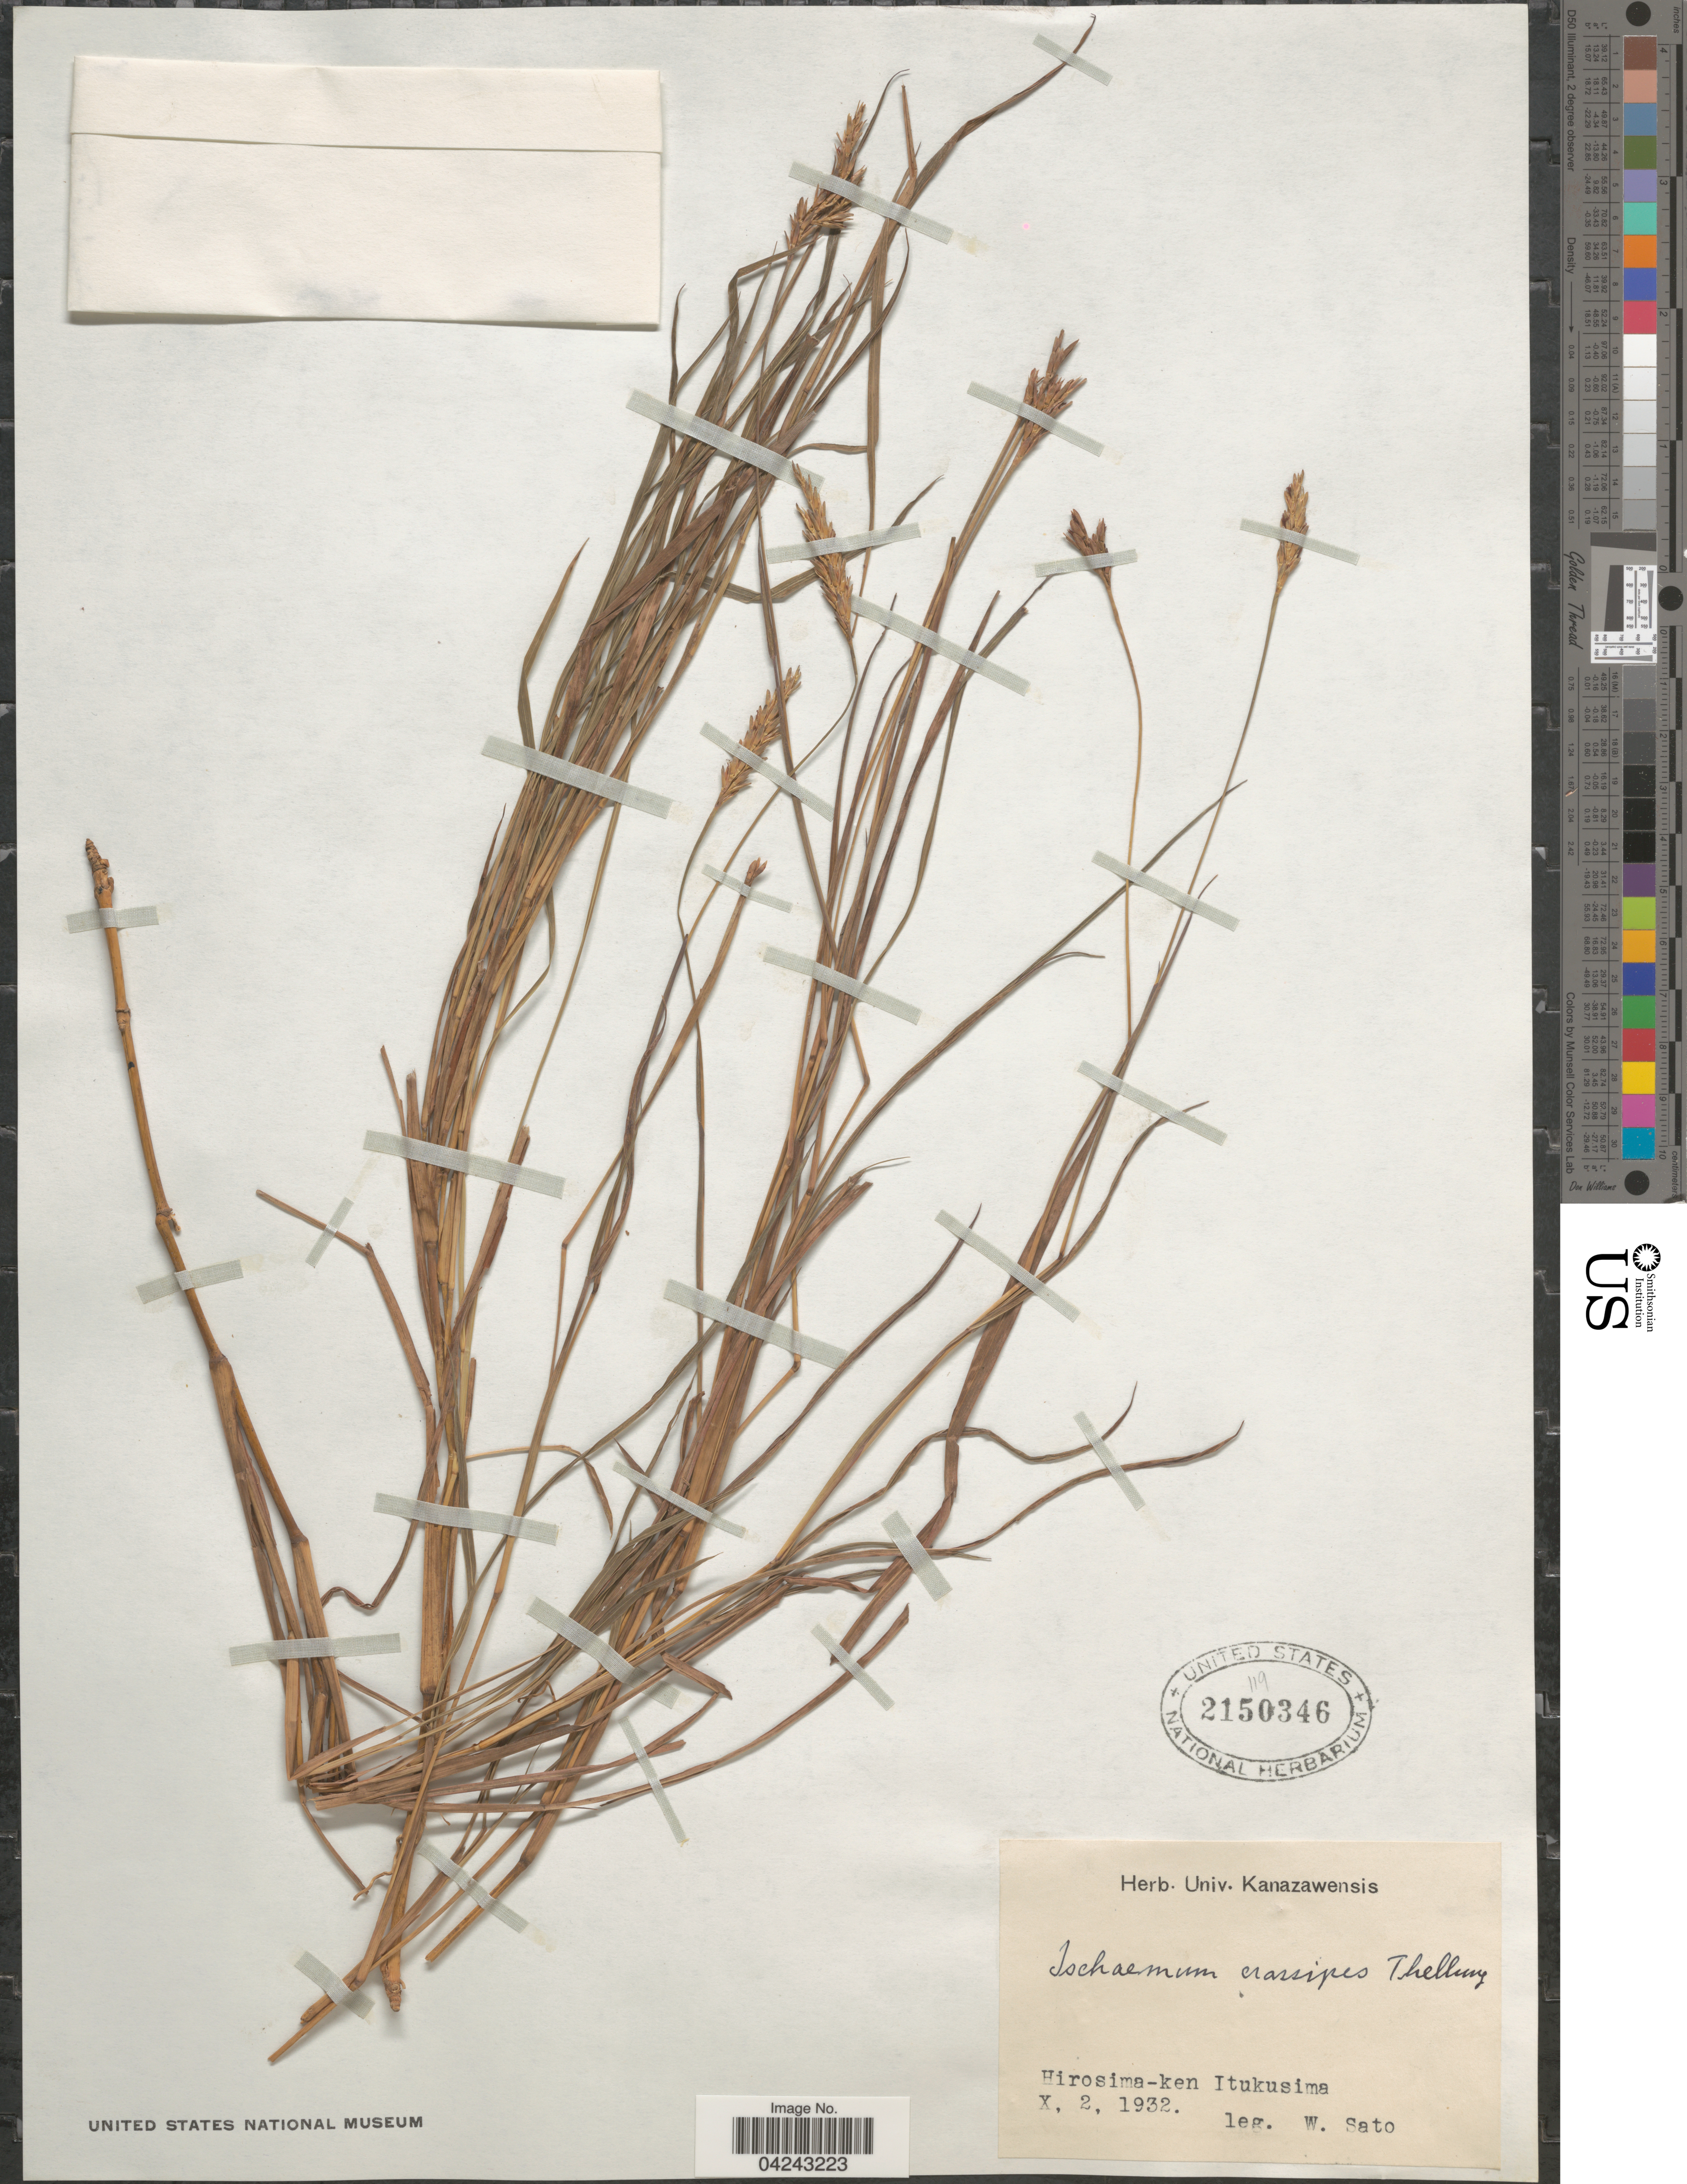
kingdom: Plantae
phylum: Tracheophyta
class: Liliopsida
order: Poales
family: Poaceae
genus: Ischaemum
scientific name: Ischaemum aristatum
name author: L.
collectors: W. Sato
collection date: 1932-10-02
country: Japan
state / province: Hirosima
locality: Hirosima-ken Itukusima.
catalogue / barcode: US 2150346